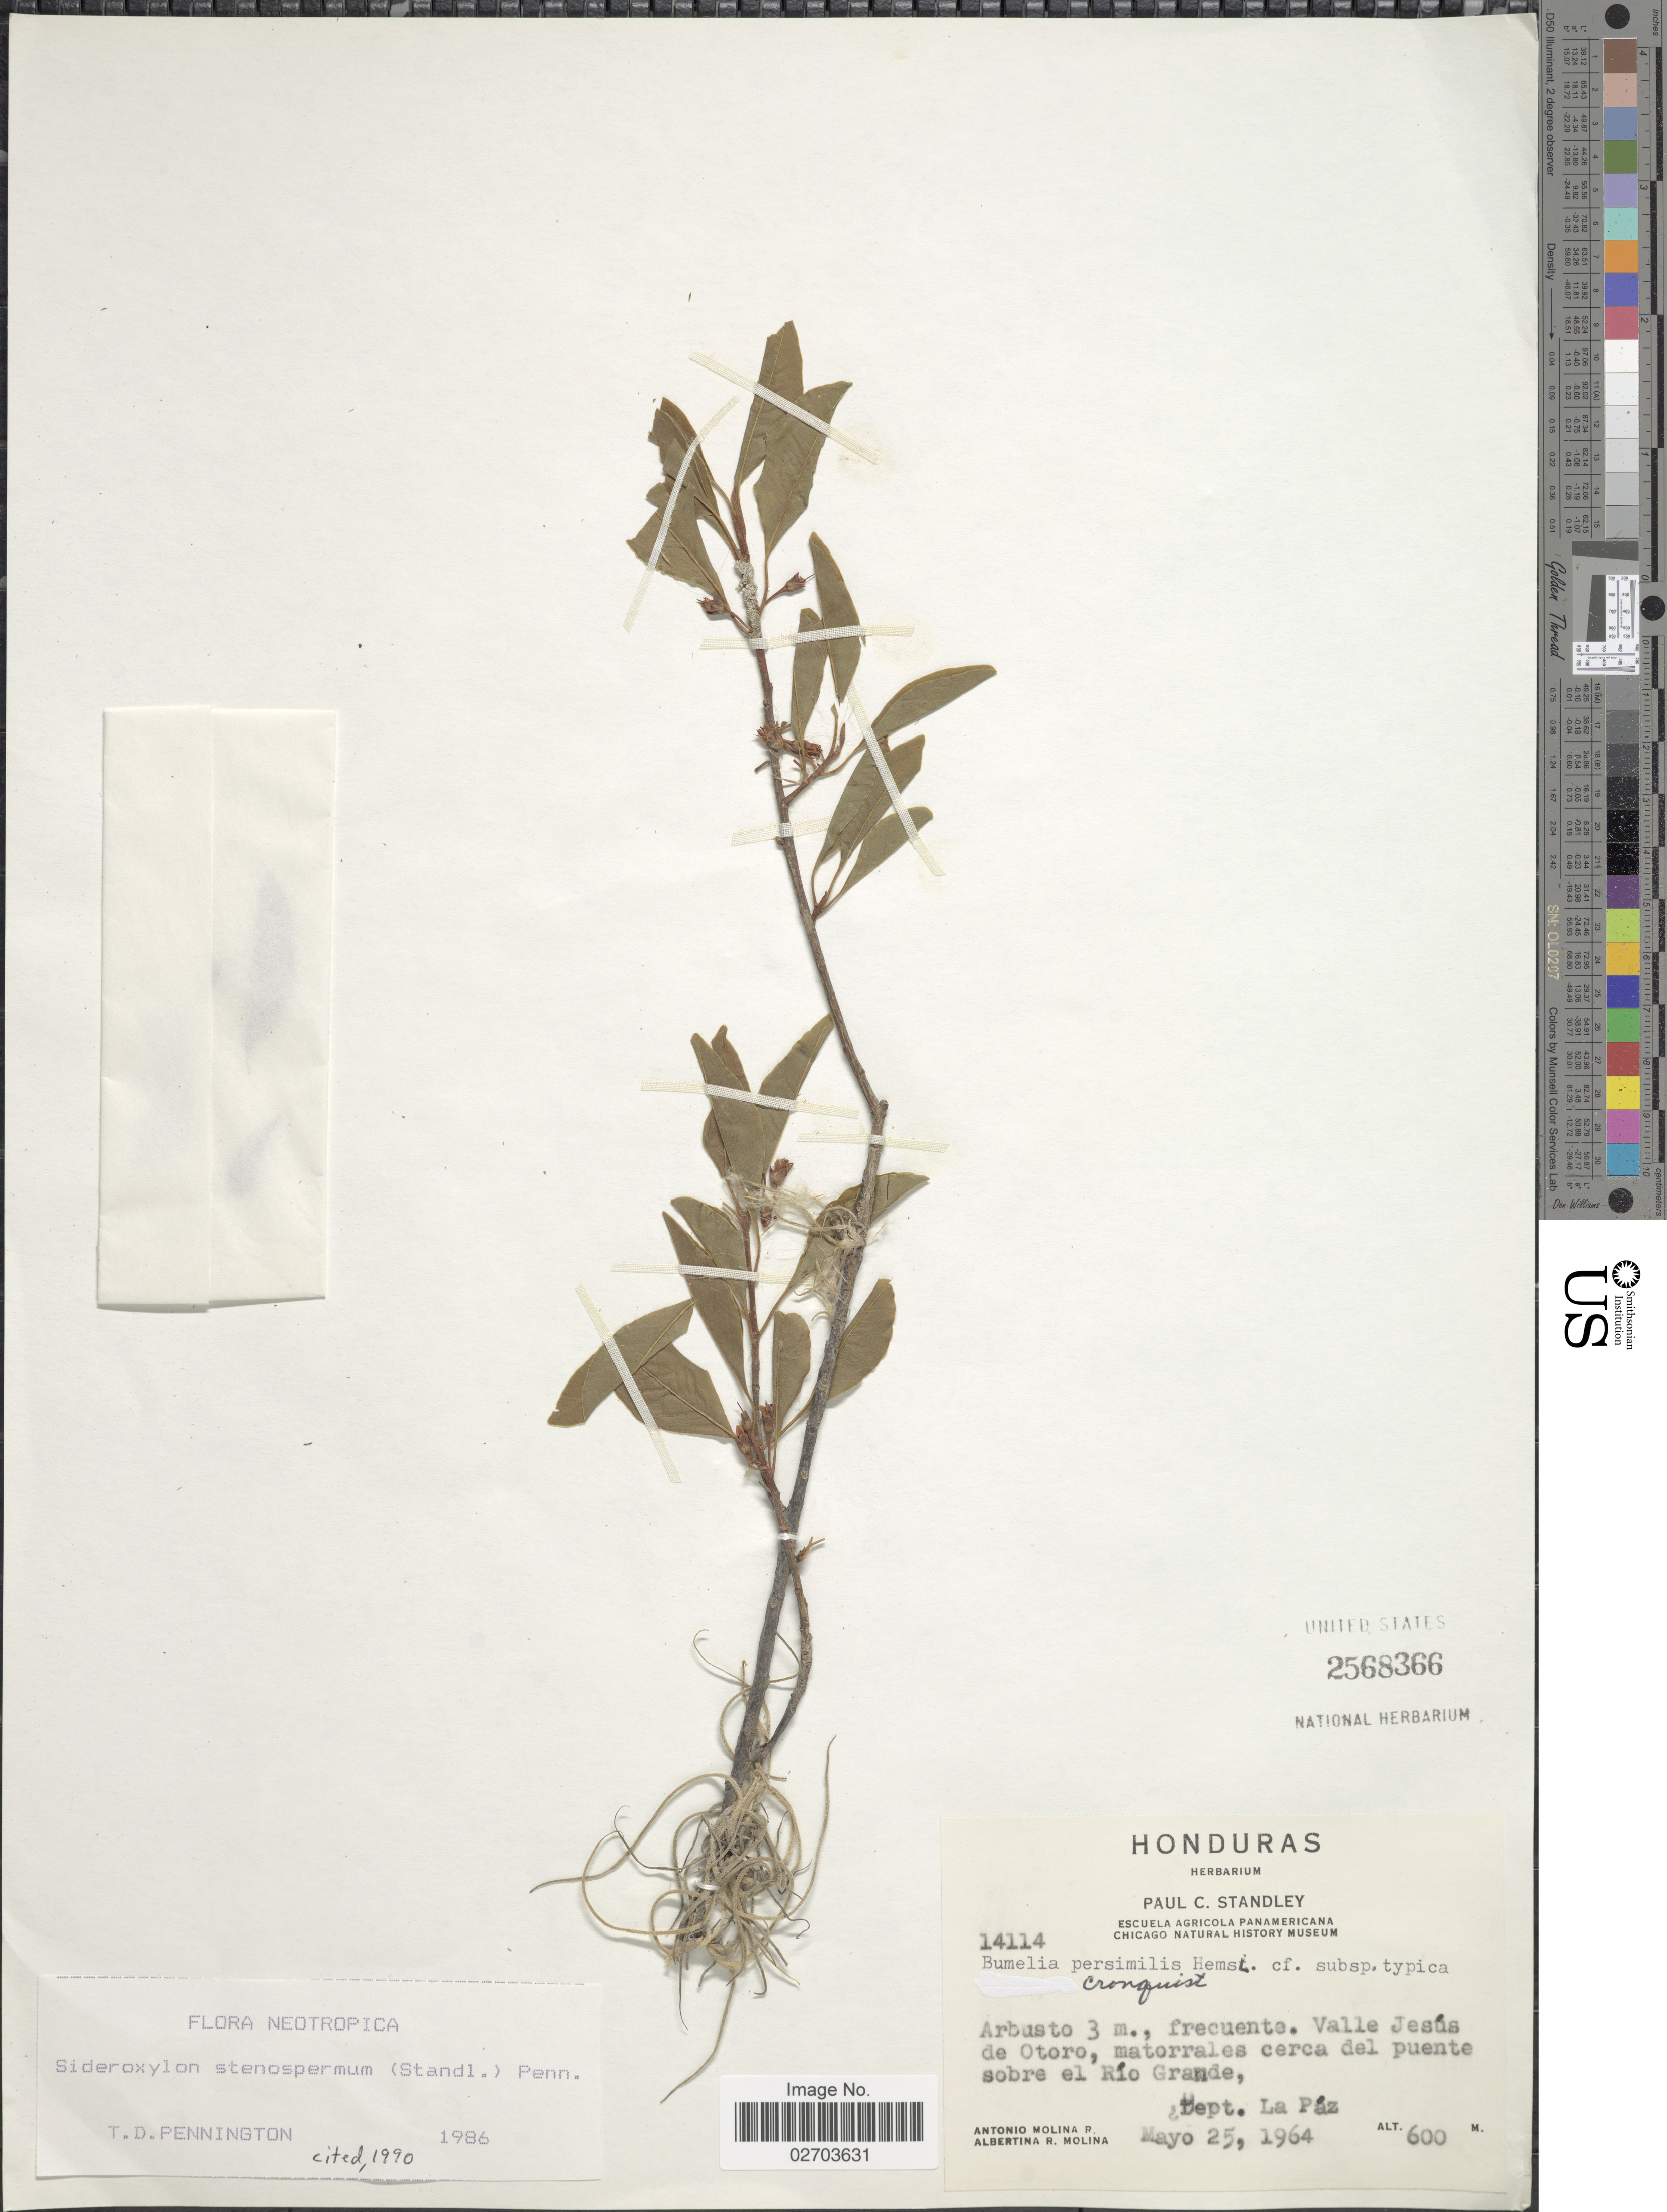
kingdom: Plantae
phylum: Tracheophyta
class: Magnoliopsida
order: Ericales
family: Sapotaceae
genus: Sideroxylon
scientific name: Sideroxylon stenospermum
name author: (Standl.) T.D. Penn.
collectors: A. Molina R. & A. R. Molina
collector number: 14114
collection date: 1964-05-25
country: Honduras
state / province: La Paz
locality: Valle Jesus de otoro, matorrales cerca del puente sobre el Rio Grande.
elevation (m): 600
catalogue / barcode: US 2568366